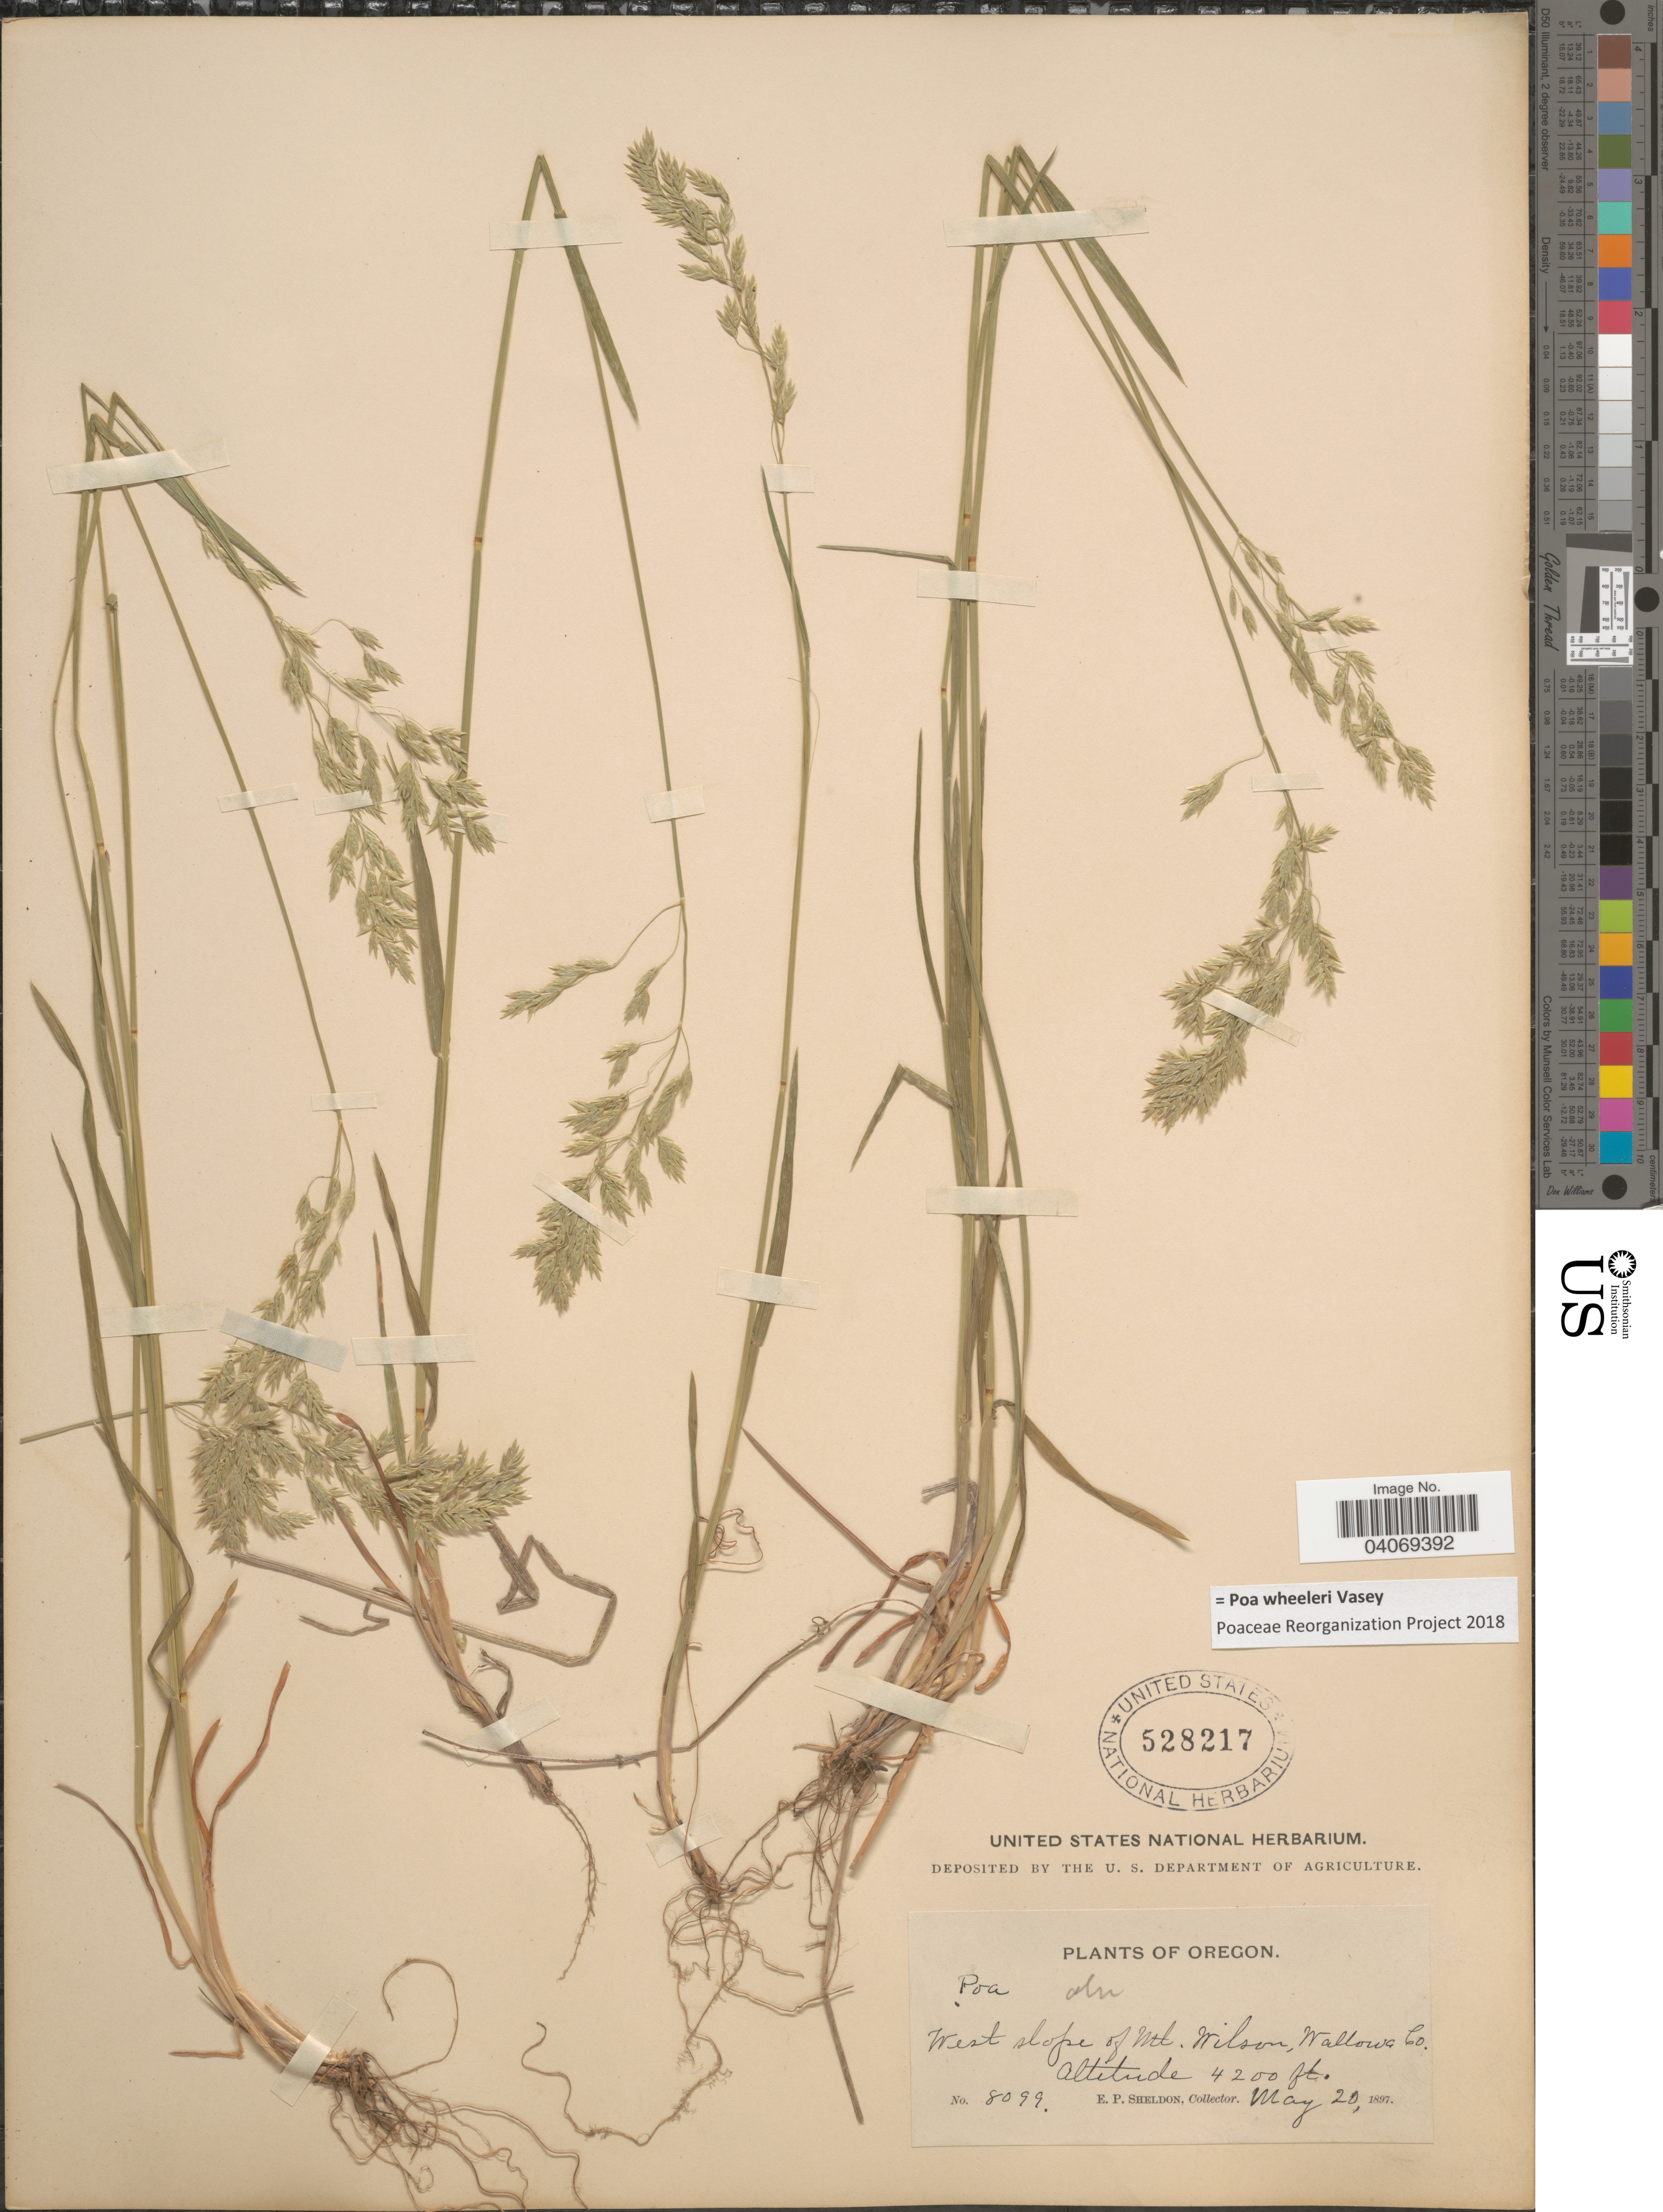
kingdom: Plantae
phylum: Tracheophyta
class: Liliopsida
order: Poales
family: Poaceae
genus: Poa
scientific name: Poa wheeleri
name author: Vasey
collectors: E. P. Sheldon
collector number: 8099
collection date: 1897-05-20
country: United States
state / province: Oregon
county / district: Wallowa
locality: West slope of Mt. Wilson, Wallowa Co.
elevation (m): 1280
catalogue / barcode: US 528217